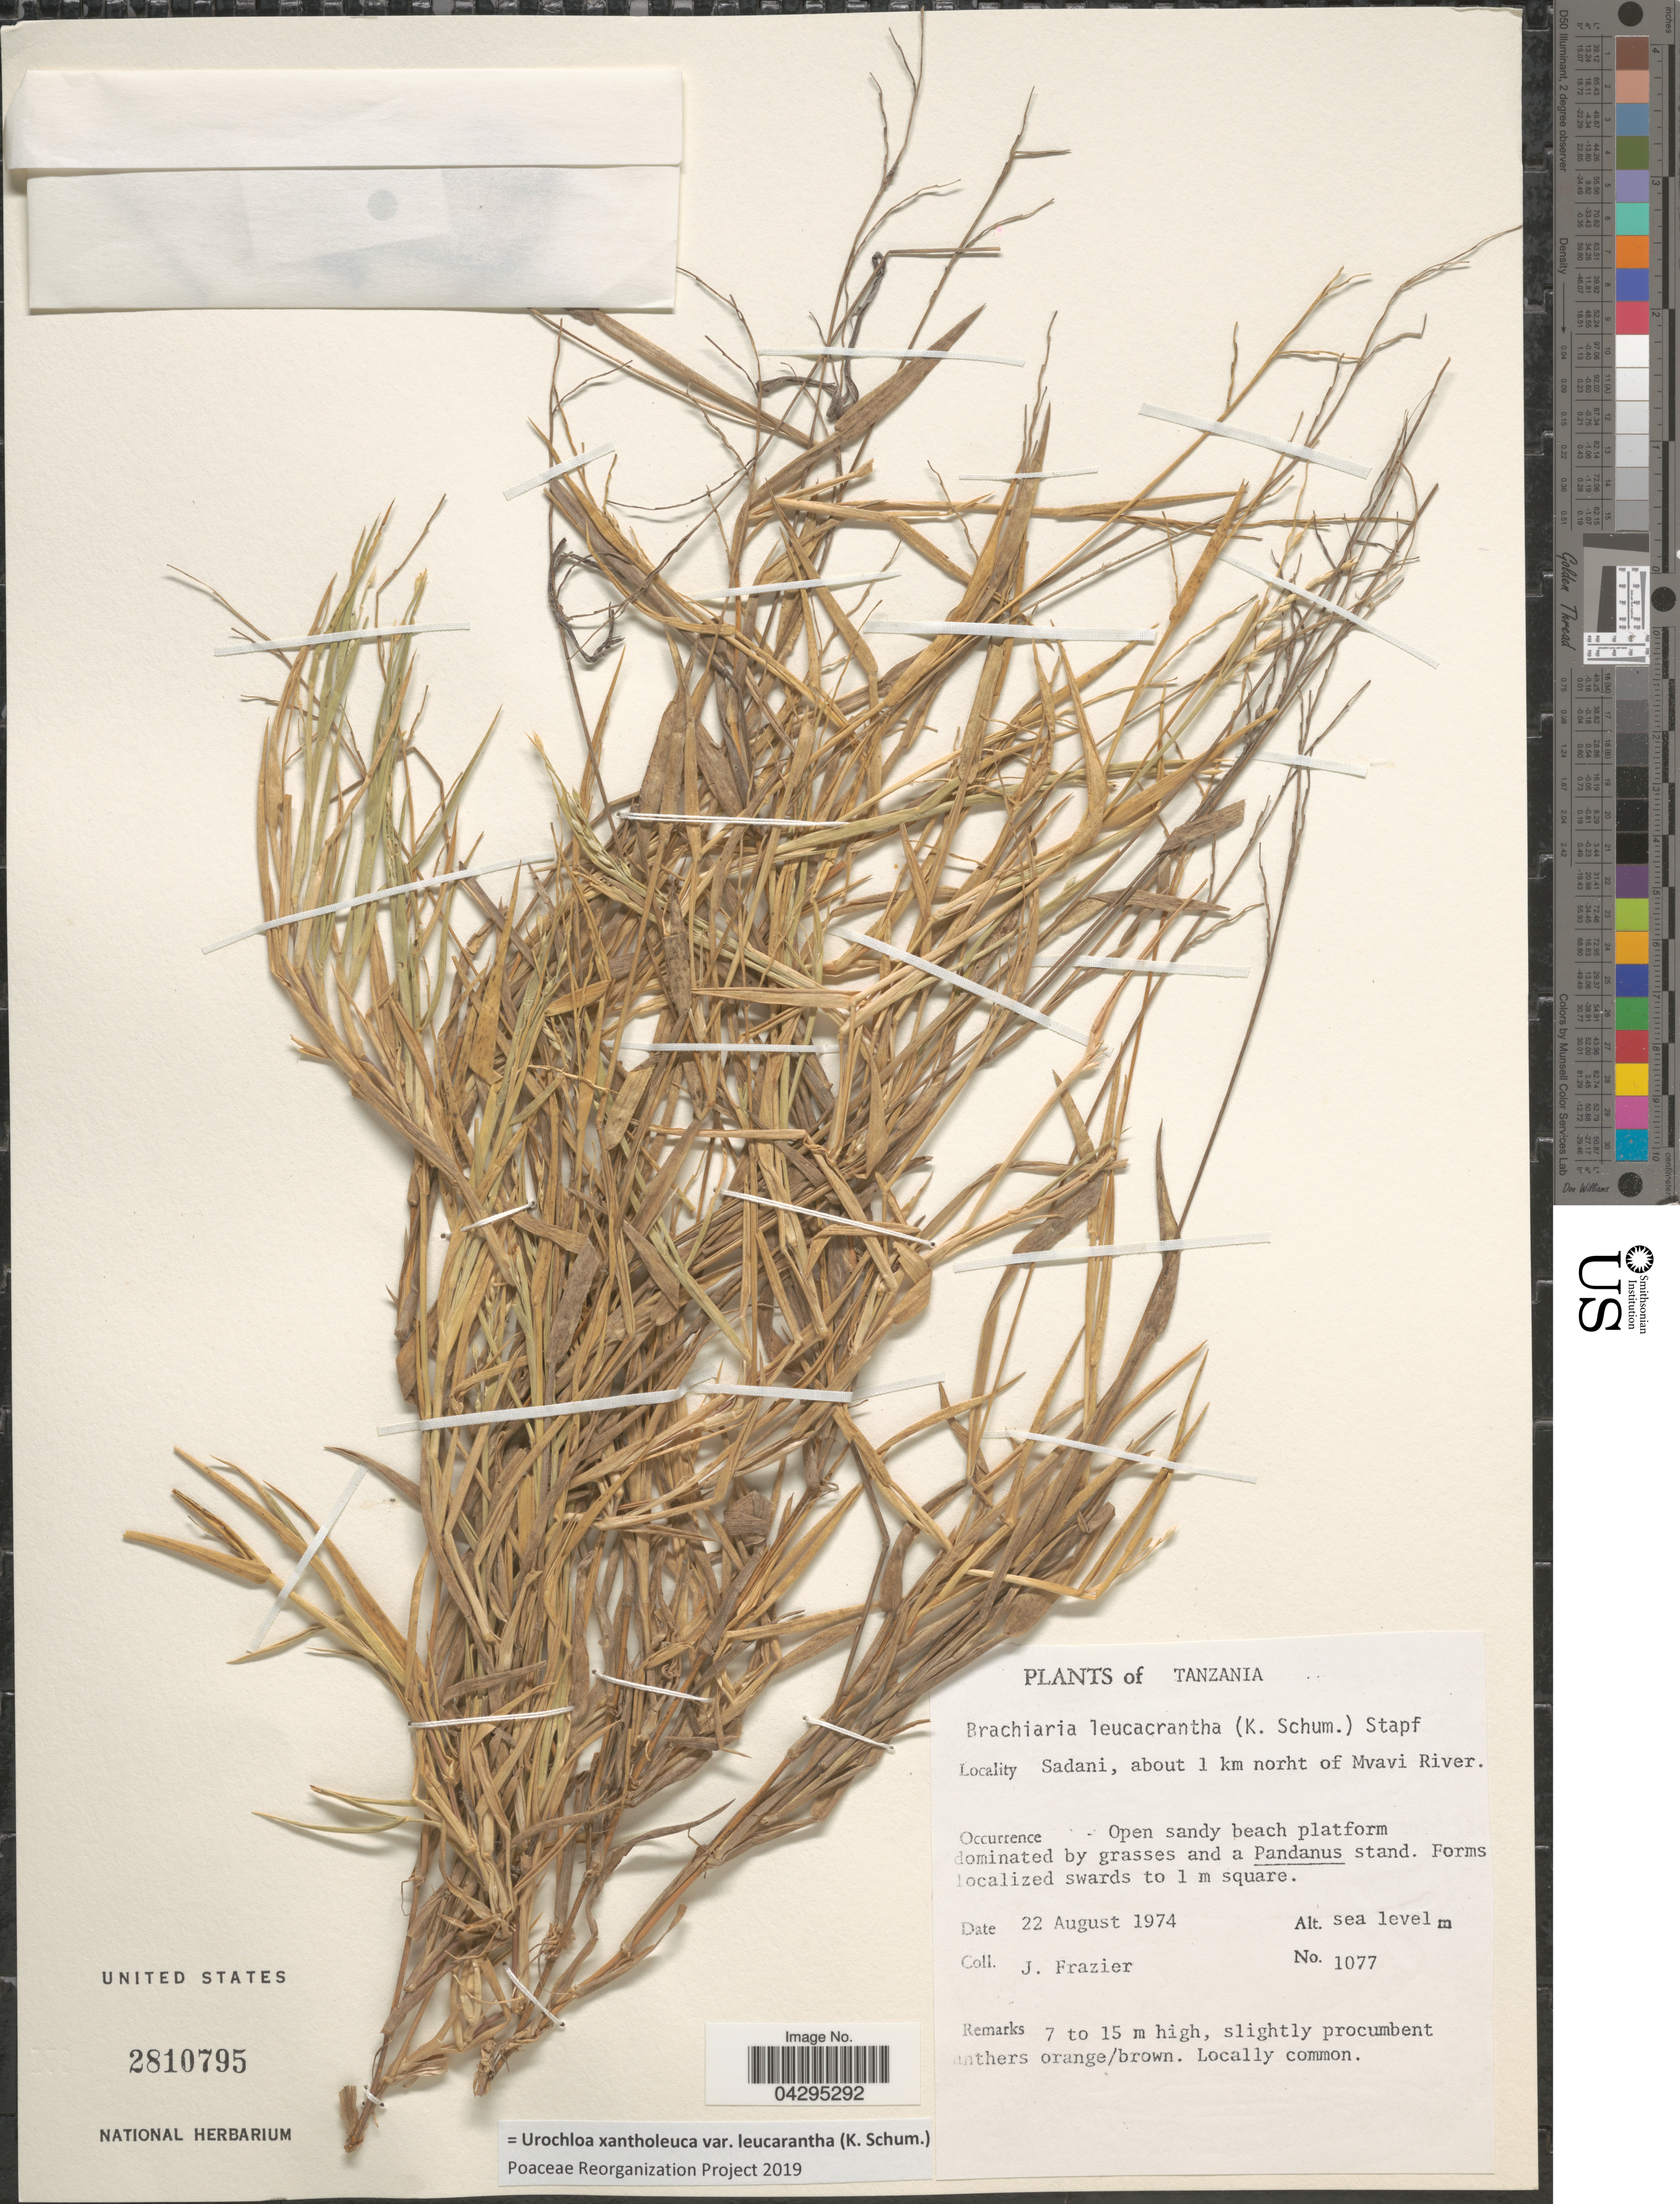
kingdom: Plantae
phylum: Tracheophyta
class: Liliopsida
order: Poales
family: Poaceae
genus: Urochloa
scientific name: Urochloa xantholeuca var. leucarantha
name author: (K. Schum.)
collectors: J. Frazier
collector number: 1077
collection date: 1974-08-22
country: Tanzania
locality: Sadani, about 1 km north of Mvavi River.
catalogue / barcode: US 2810795